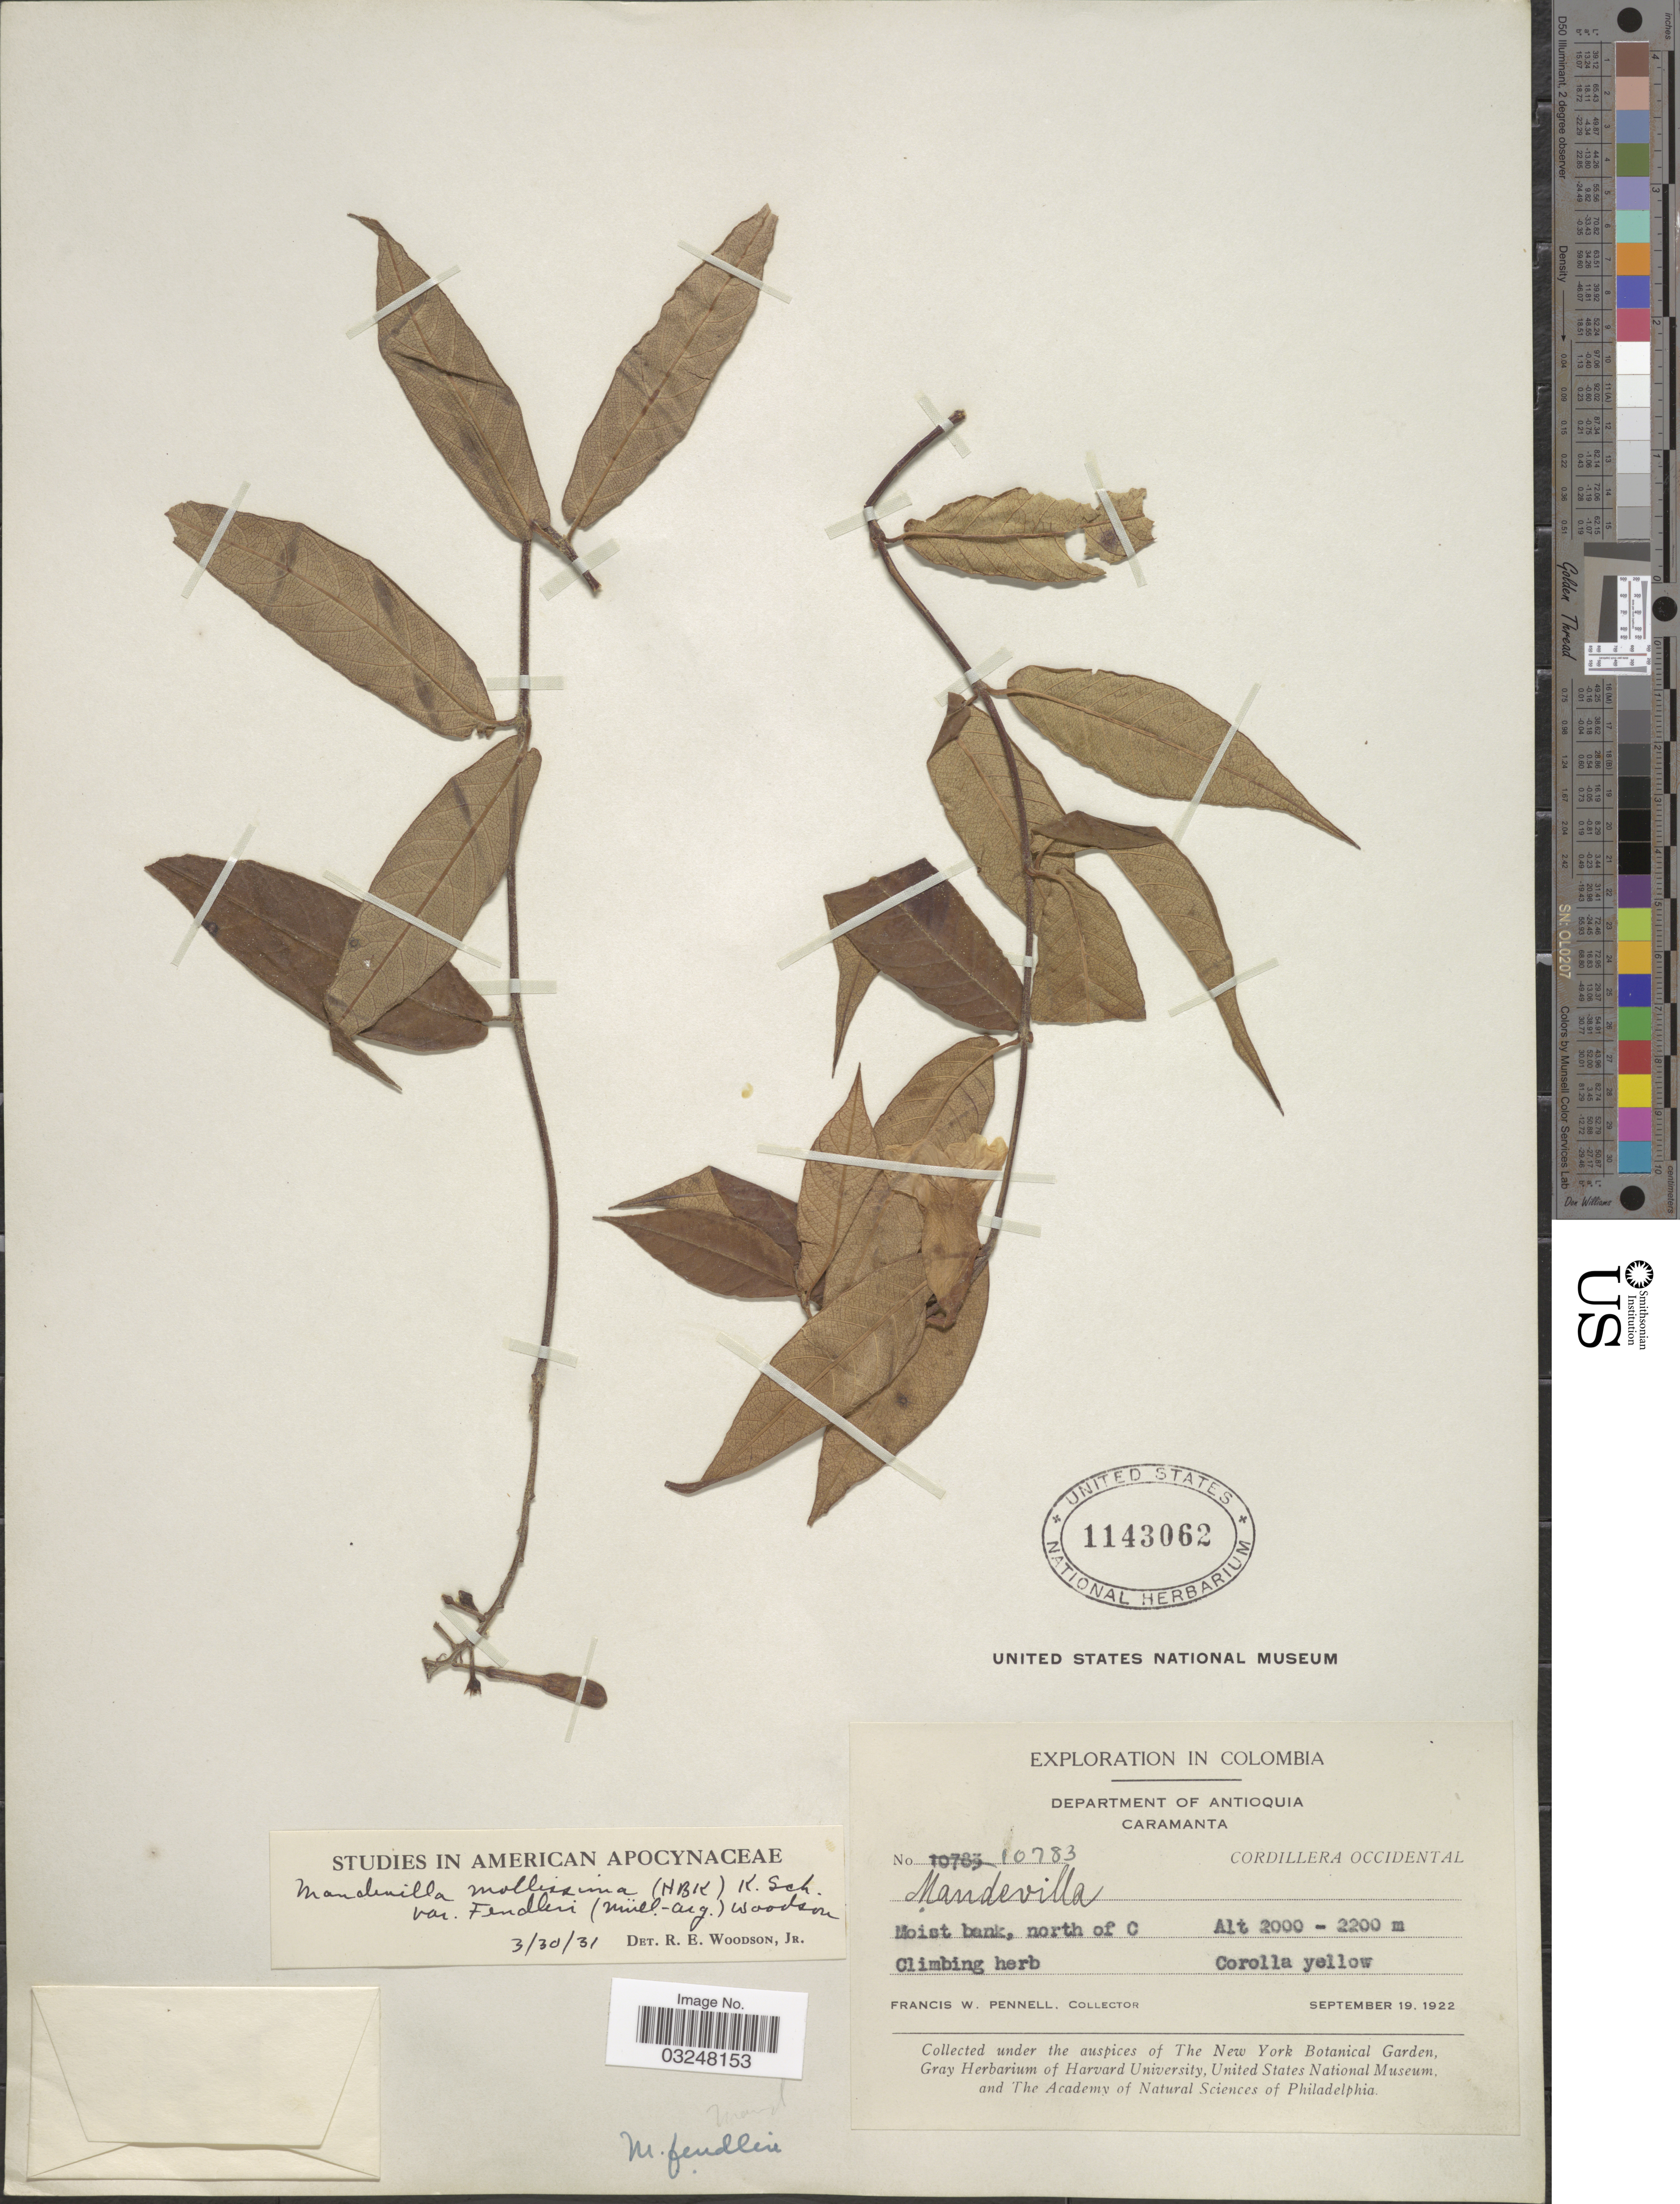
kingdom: Plantae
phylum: Tracheophyta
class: Magnoliopsida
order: Gentianales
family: Apocynaceae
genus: Mandevilla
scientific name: Mandevilla speciosa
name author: (Kunth) J.F. Morales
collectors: F. W. Pennell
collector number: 10783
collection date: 1922-09-19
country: Colombia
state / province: Antioquia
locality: Department of Antioquia. Caramanta. Cordillera Occidental. North of C.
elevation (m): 2000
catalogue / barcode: US 1143062